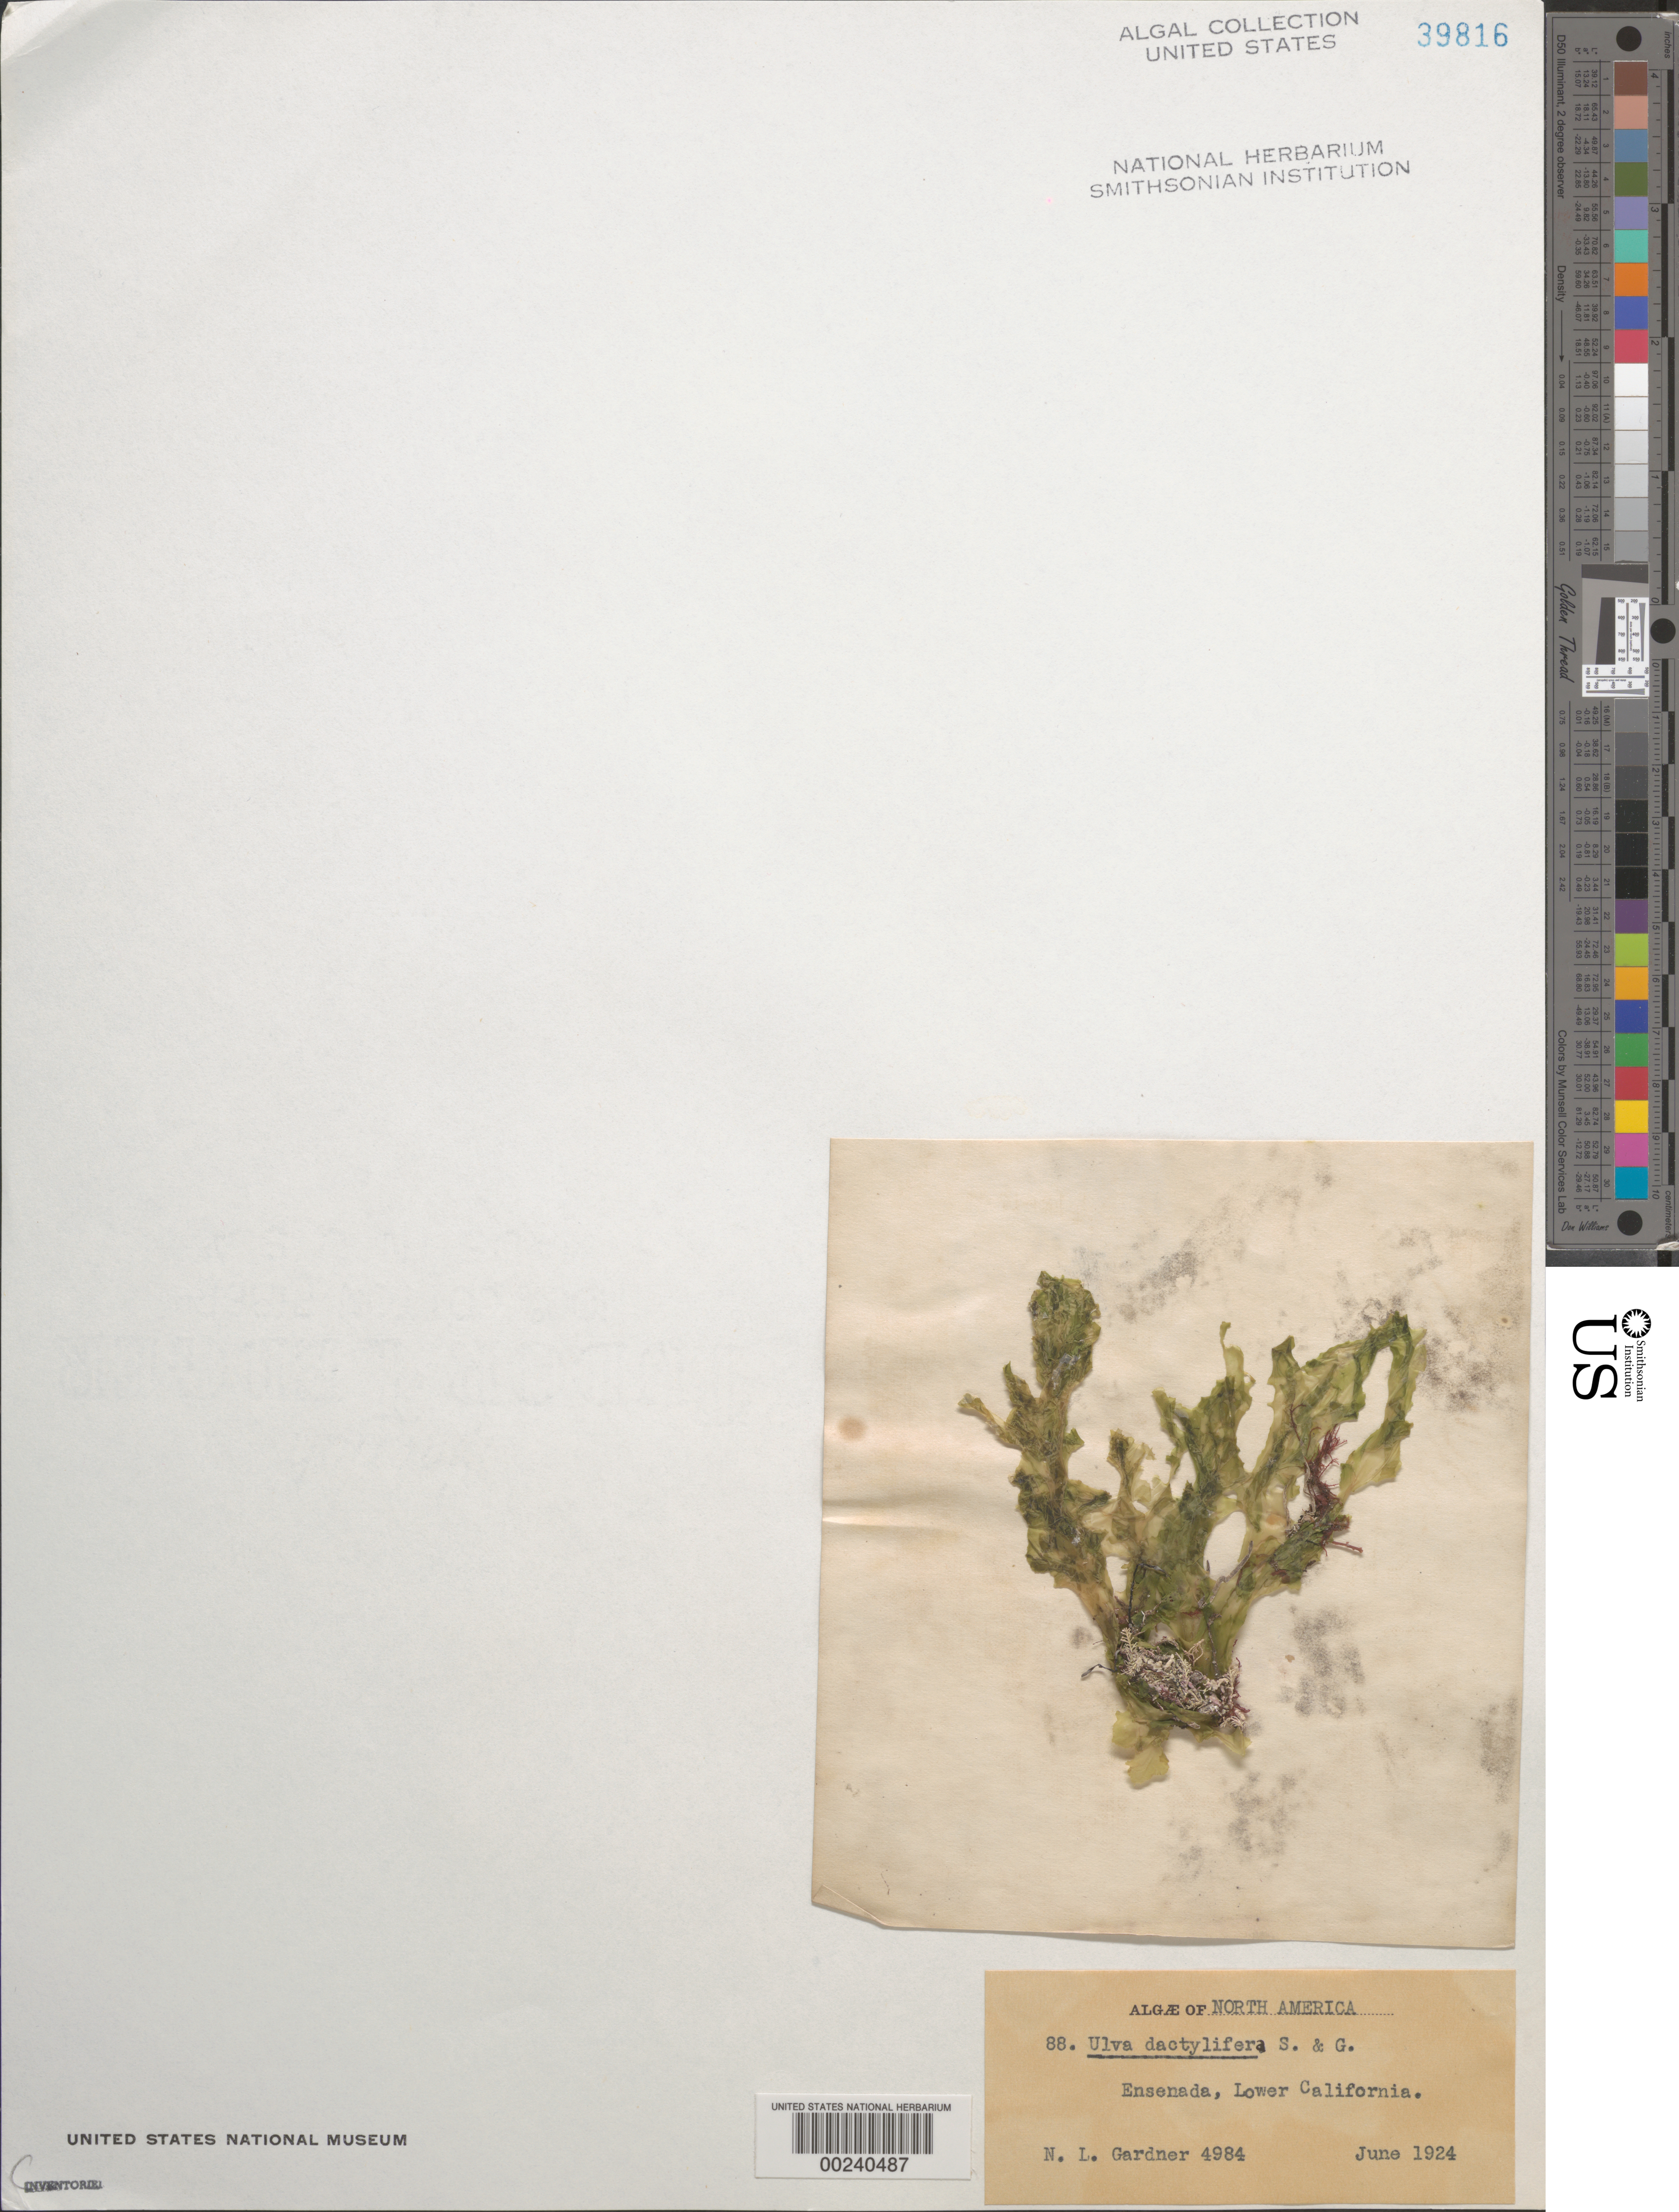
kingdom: Plantae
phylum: Chlorophyta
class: Ulvophyceae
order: Ulvales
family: Ulvaceae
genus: Ulva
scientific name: Ulva taeniata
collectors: N. Gardner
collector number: NLG 4984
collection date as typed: Jun 1924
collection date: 1924-06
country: Mexico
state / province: Baja California Norte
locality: Ensenada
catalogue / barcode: US 39816